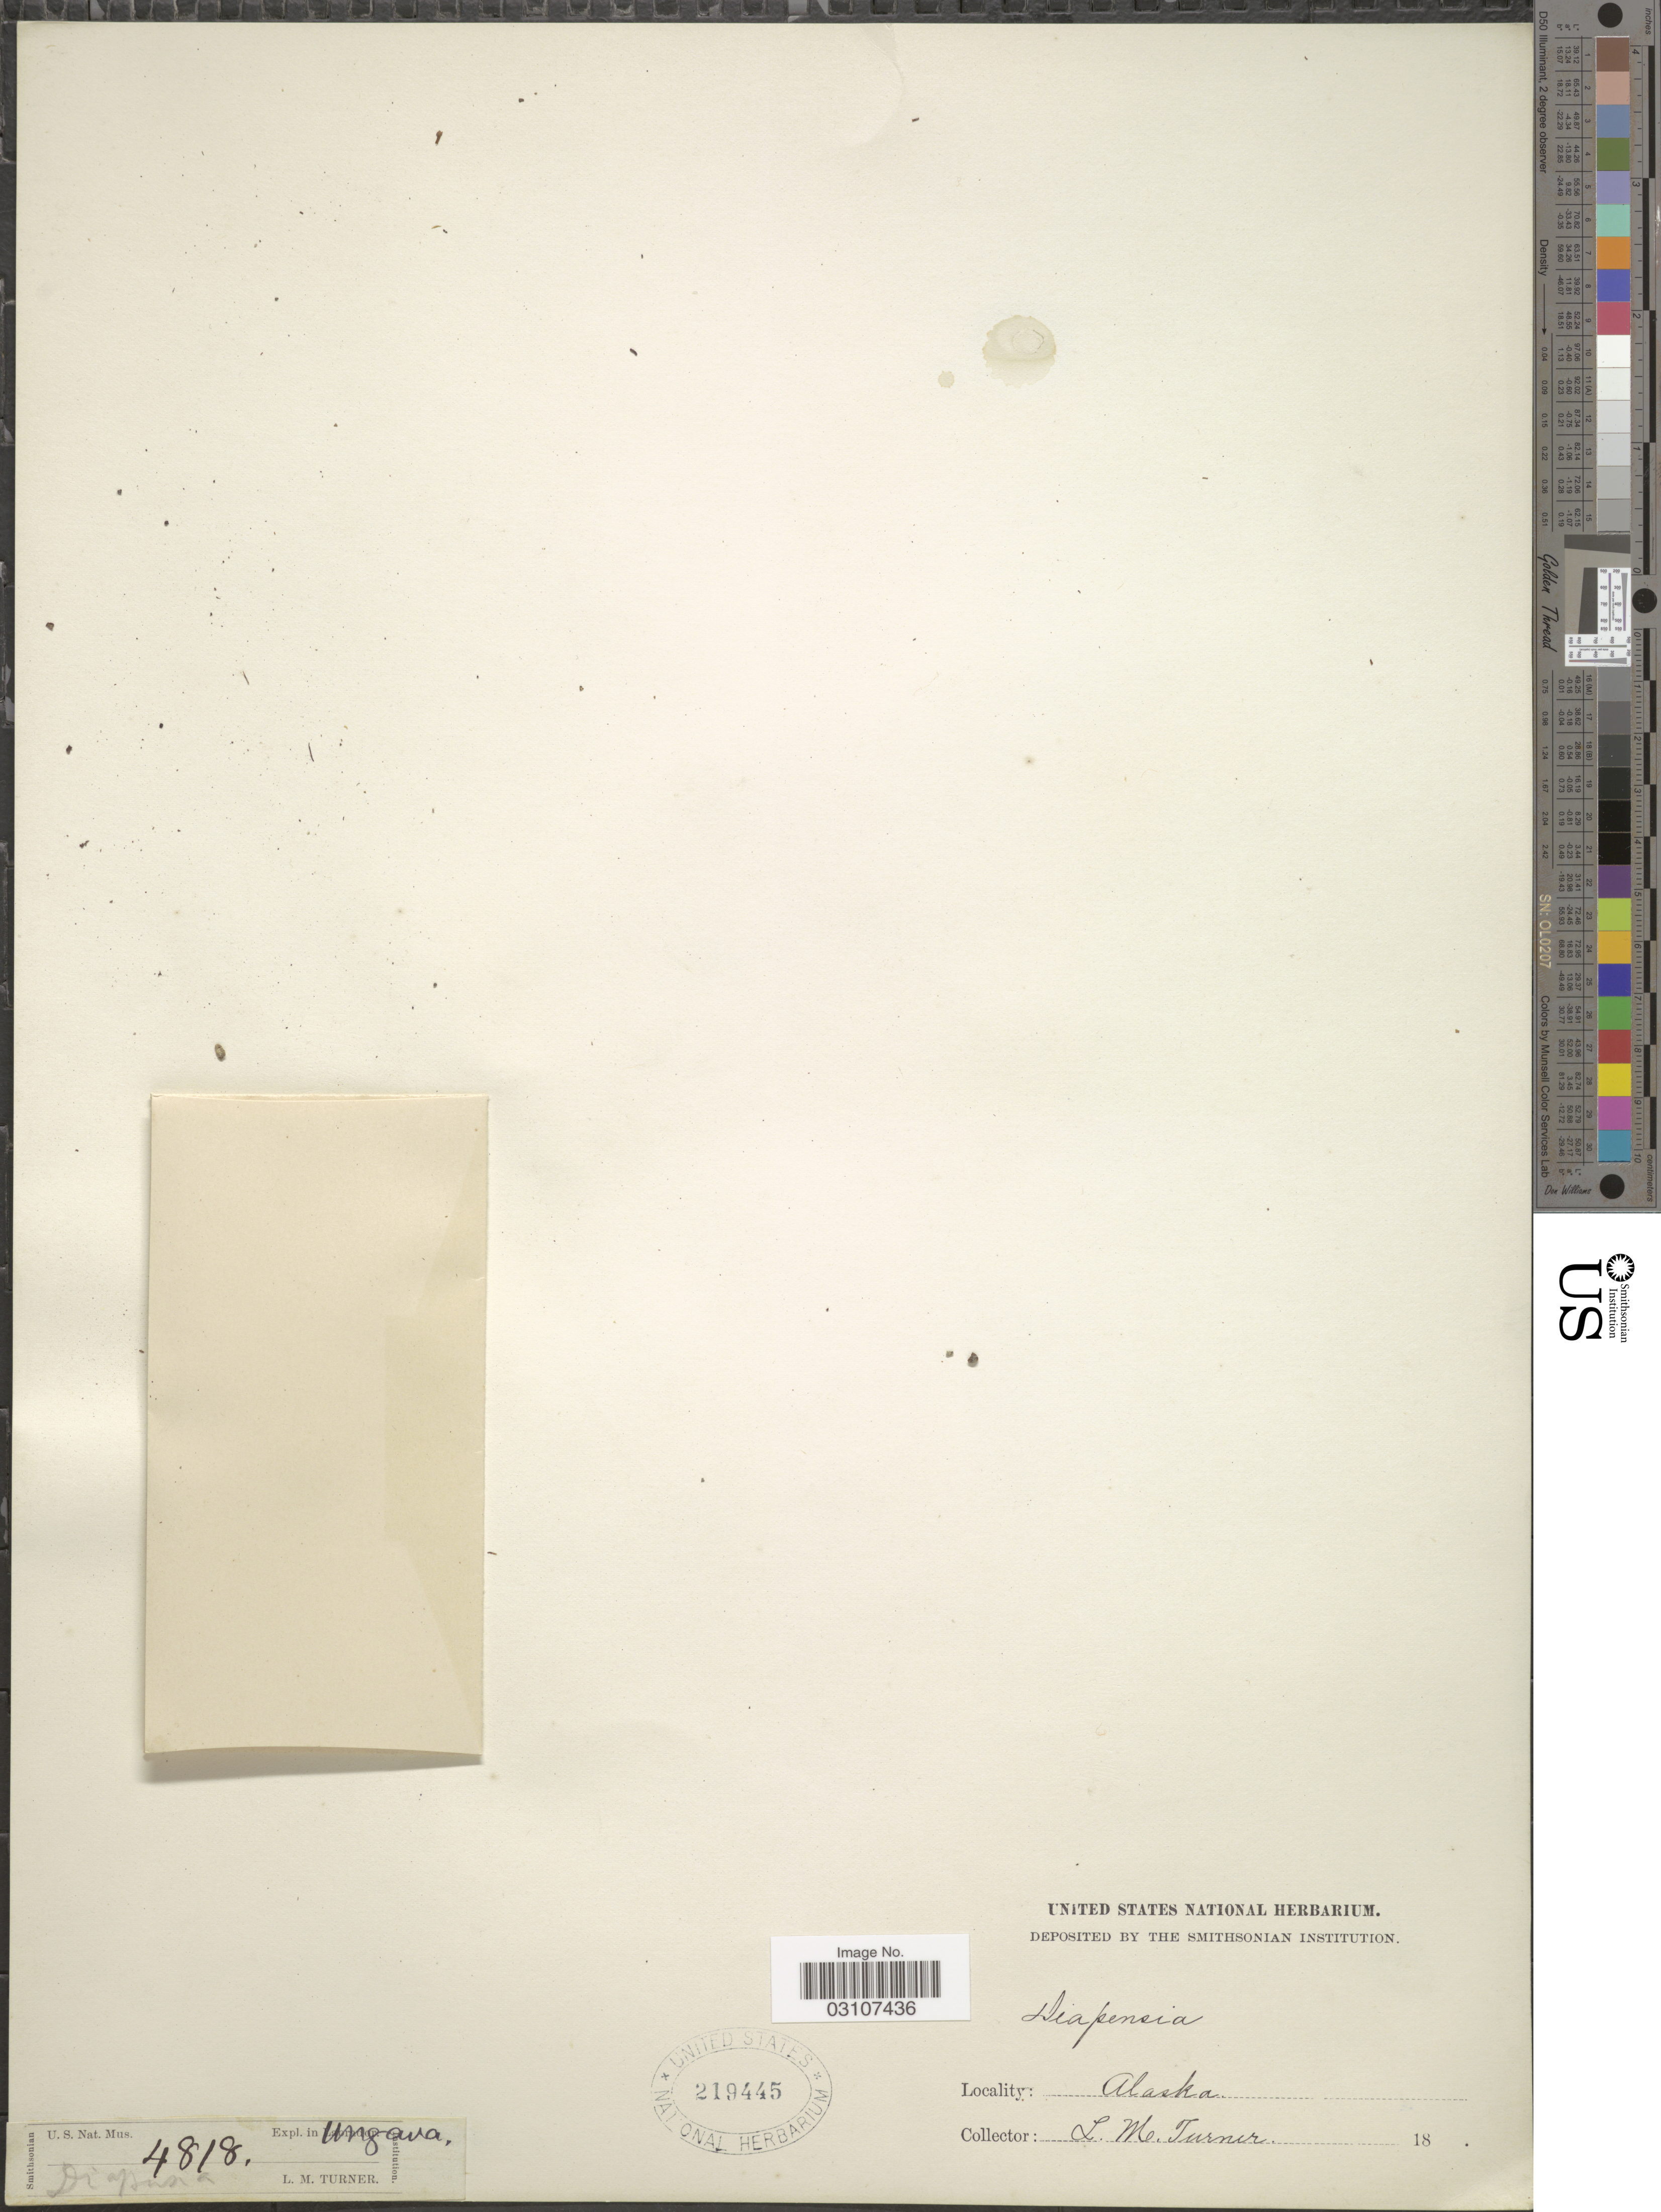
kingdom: Plantae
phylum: Tracheophyta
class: Magnoliopsida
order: Ericales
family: Diapensiaceae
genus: Diapensia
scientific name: Diapensia lapponica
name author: L.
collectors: L. M. Turner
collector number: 4818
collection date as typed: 18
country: United States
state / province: Alaska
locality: Ungava.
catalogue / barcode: US 219445